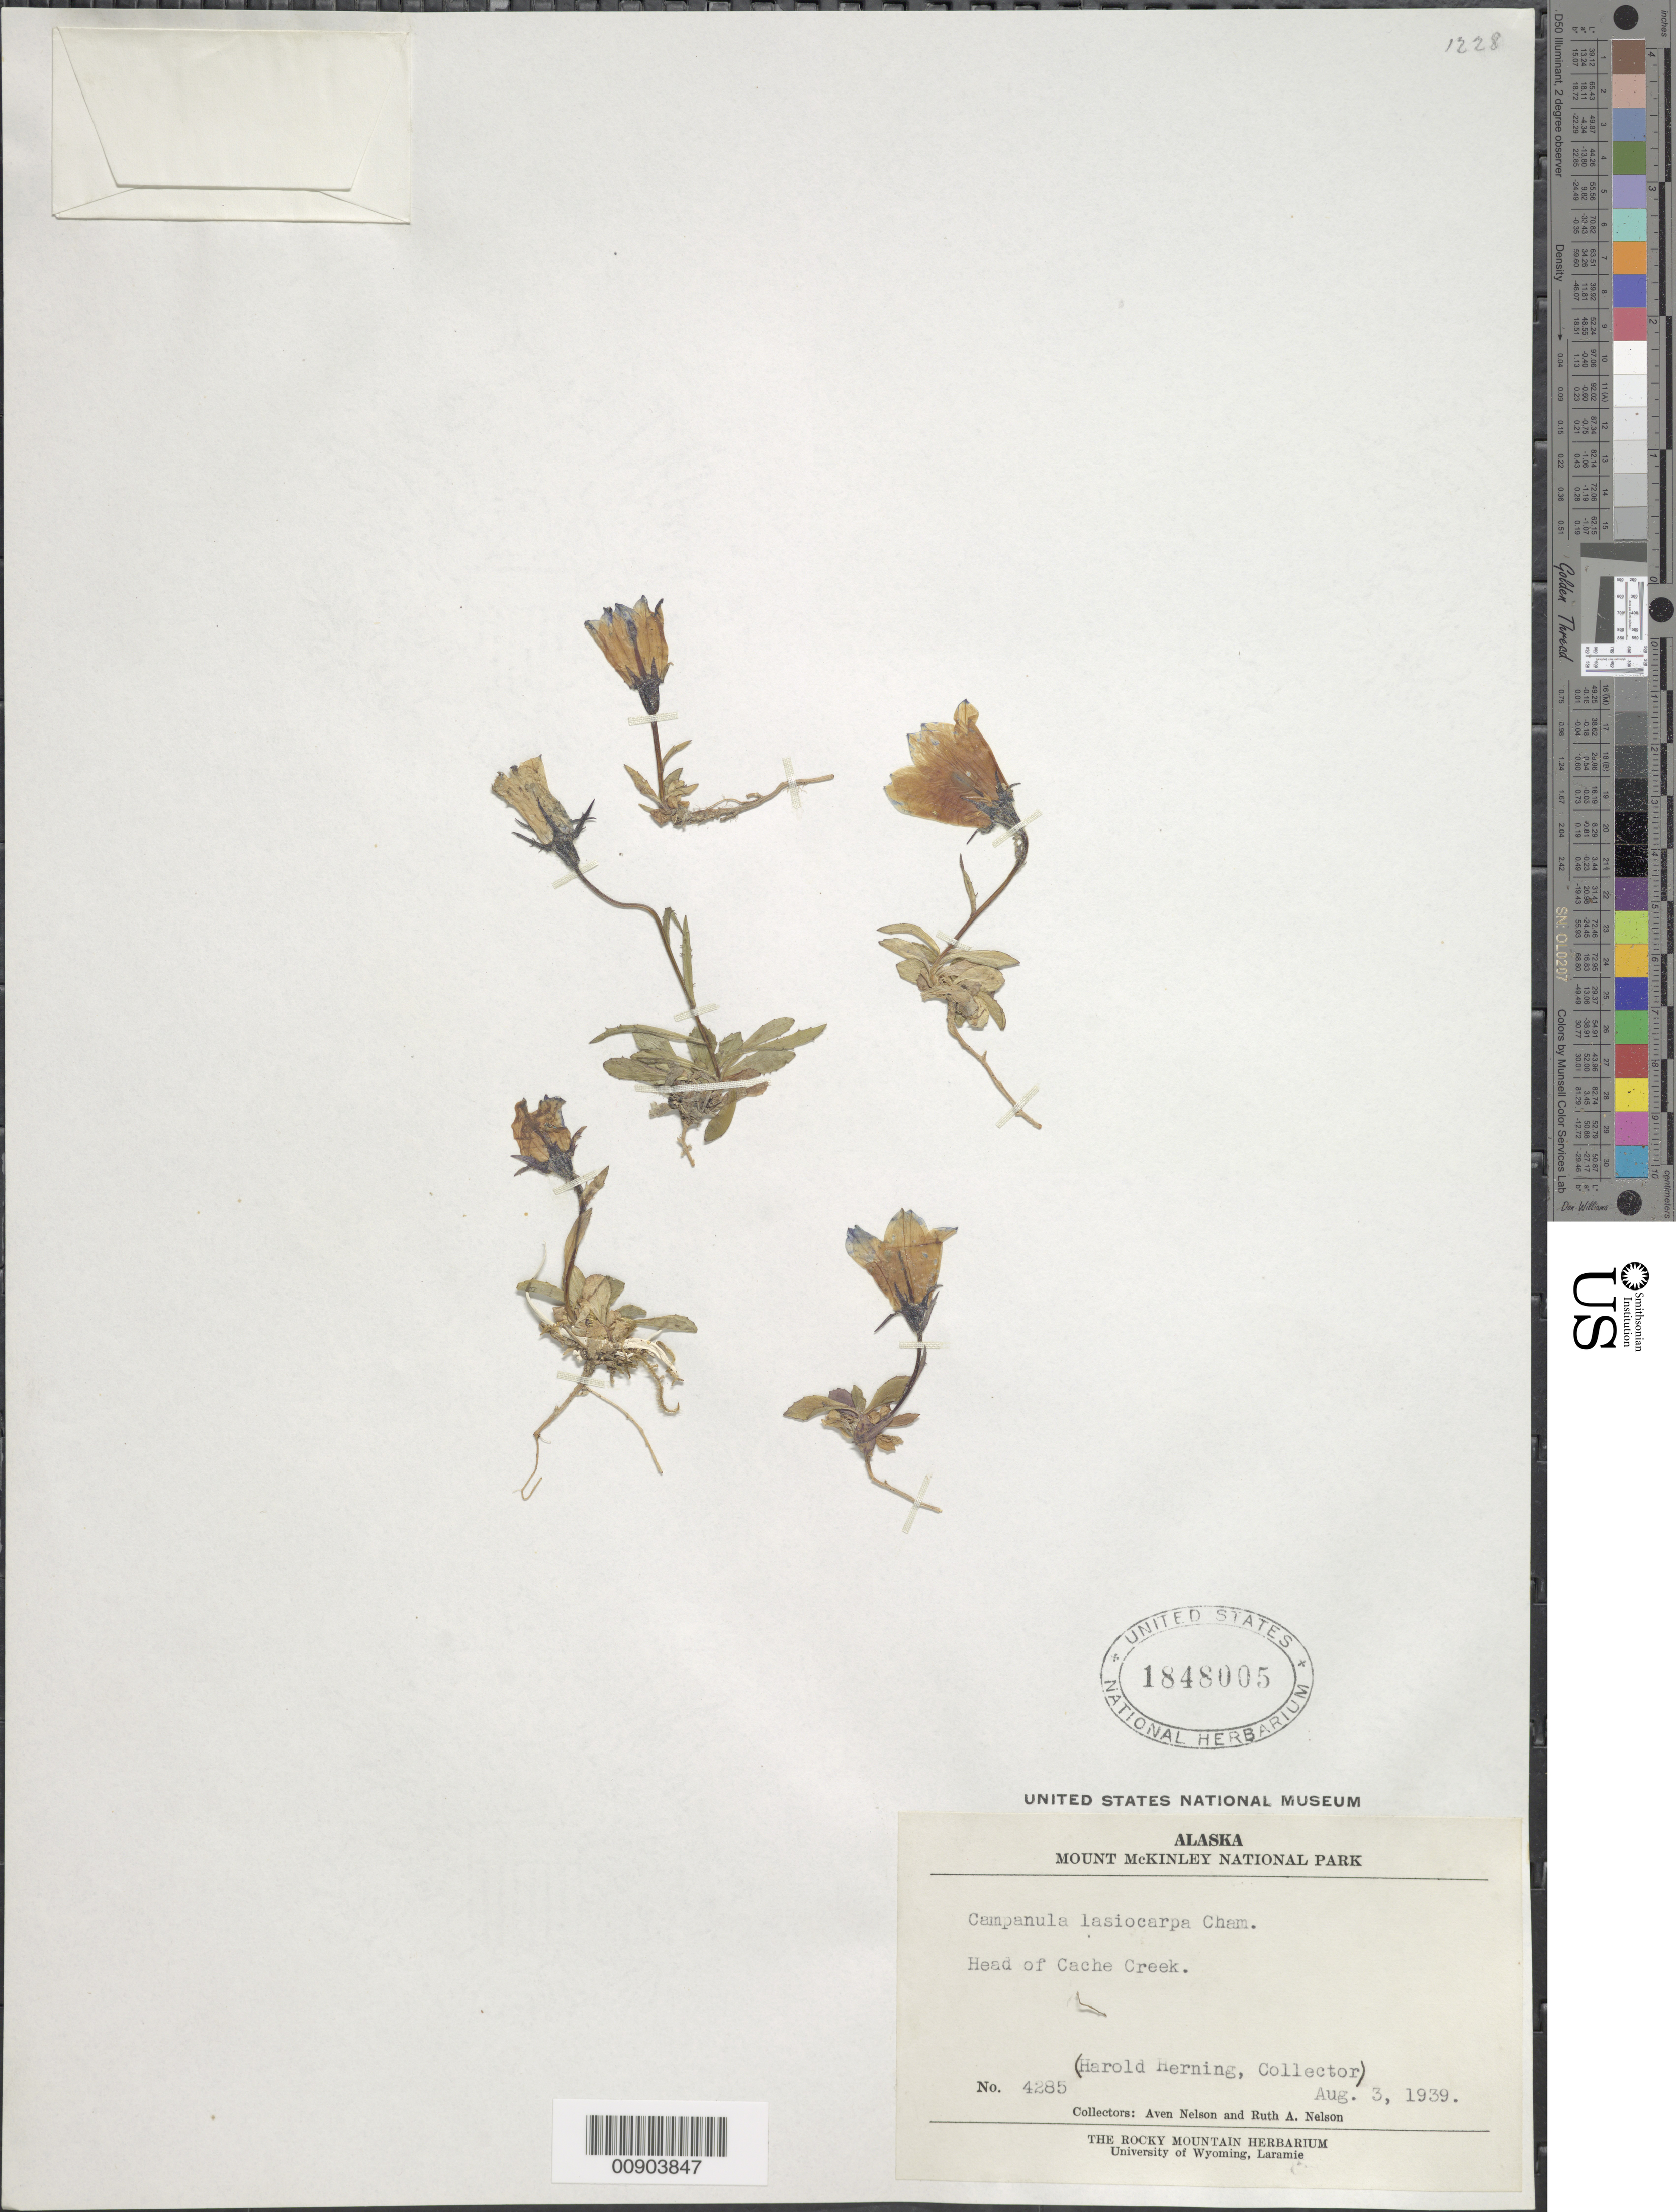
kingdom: Plantae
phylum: Tracheophyta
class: Magnoliopsida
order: Asterales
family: Campanulaceae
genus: Campanula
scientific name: Campanula lasiocarpa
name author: Cham.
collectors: H. Herning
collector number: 4285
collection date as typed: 03 Aug 1939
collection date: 1939-08-03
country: United States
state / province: Alaska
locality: Mount Mckinley National Park, head of Cache Creek.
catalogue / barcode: US 1848005